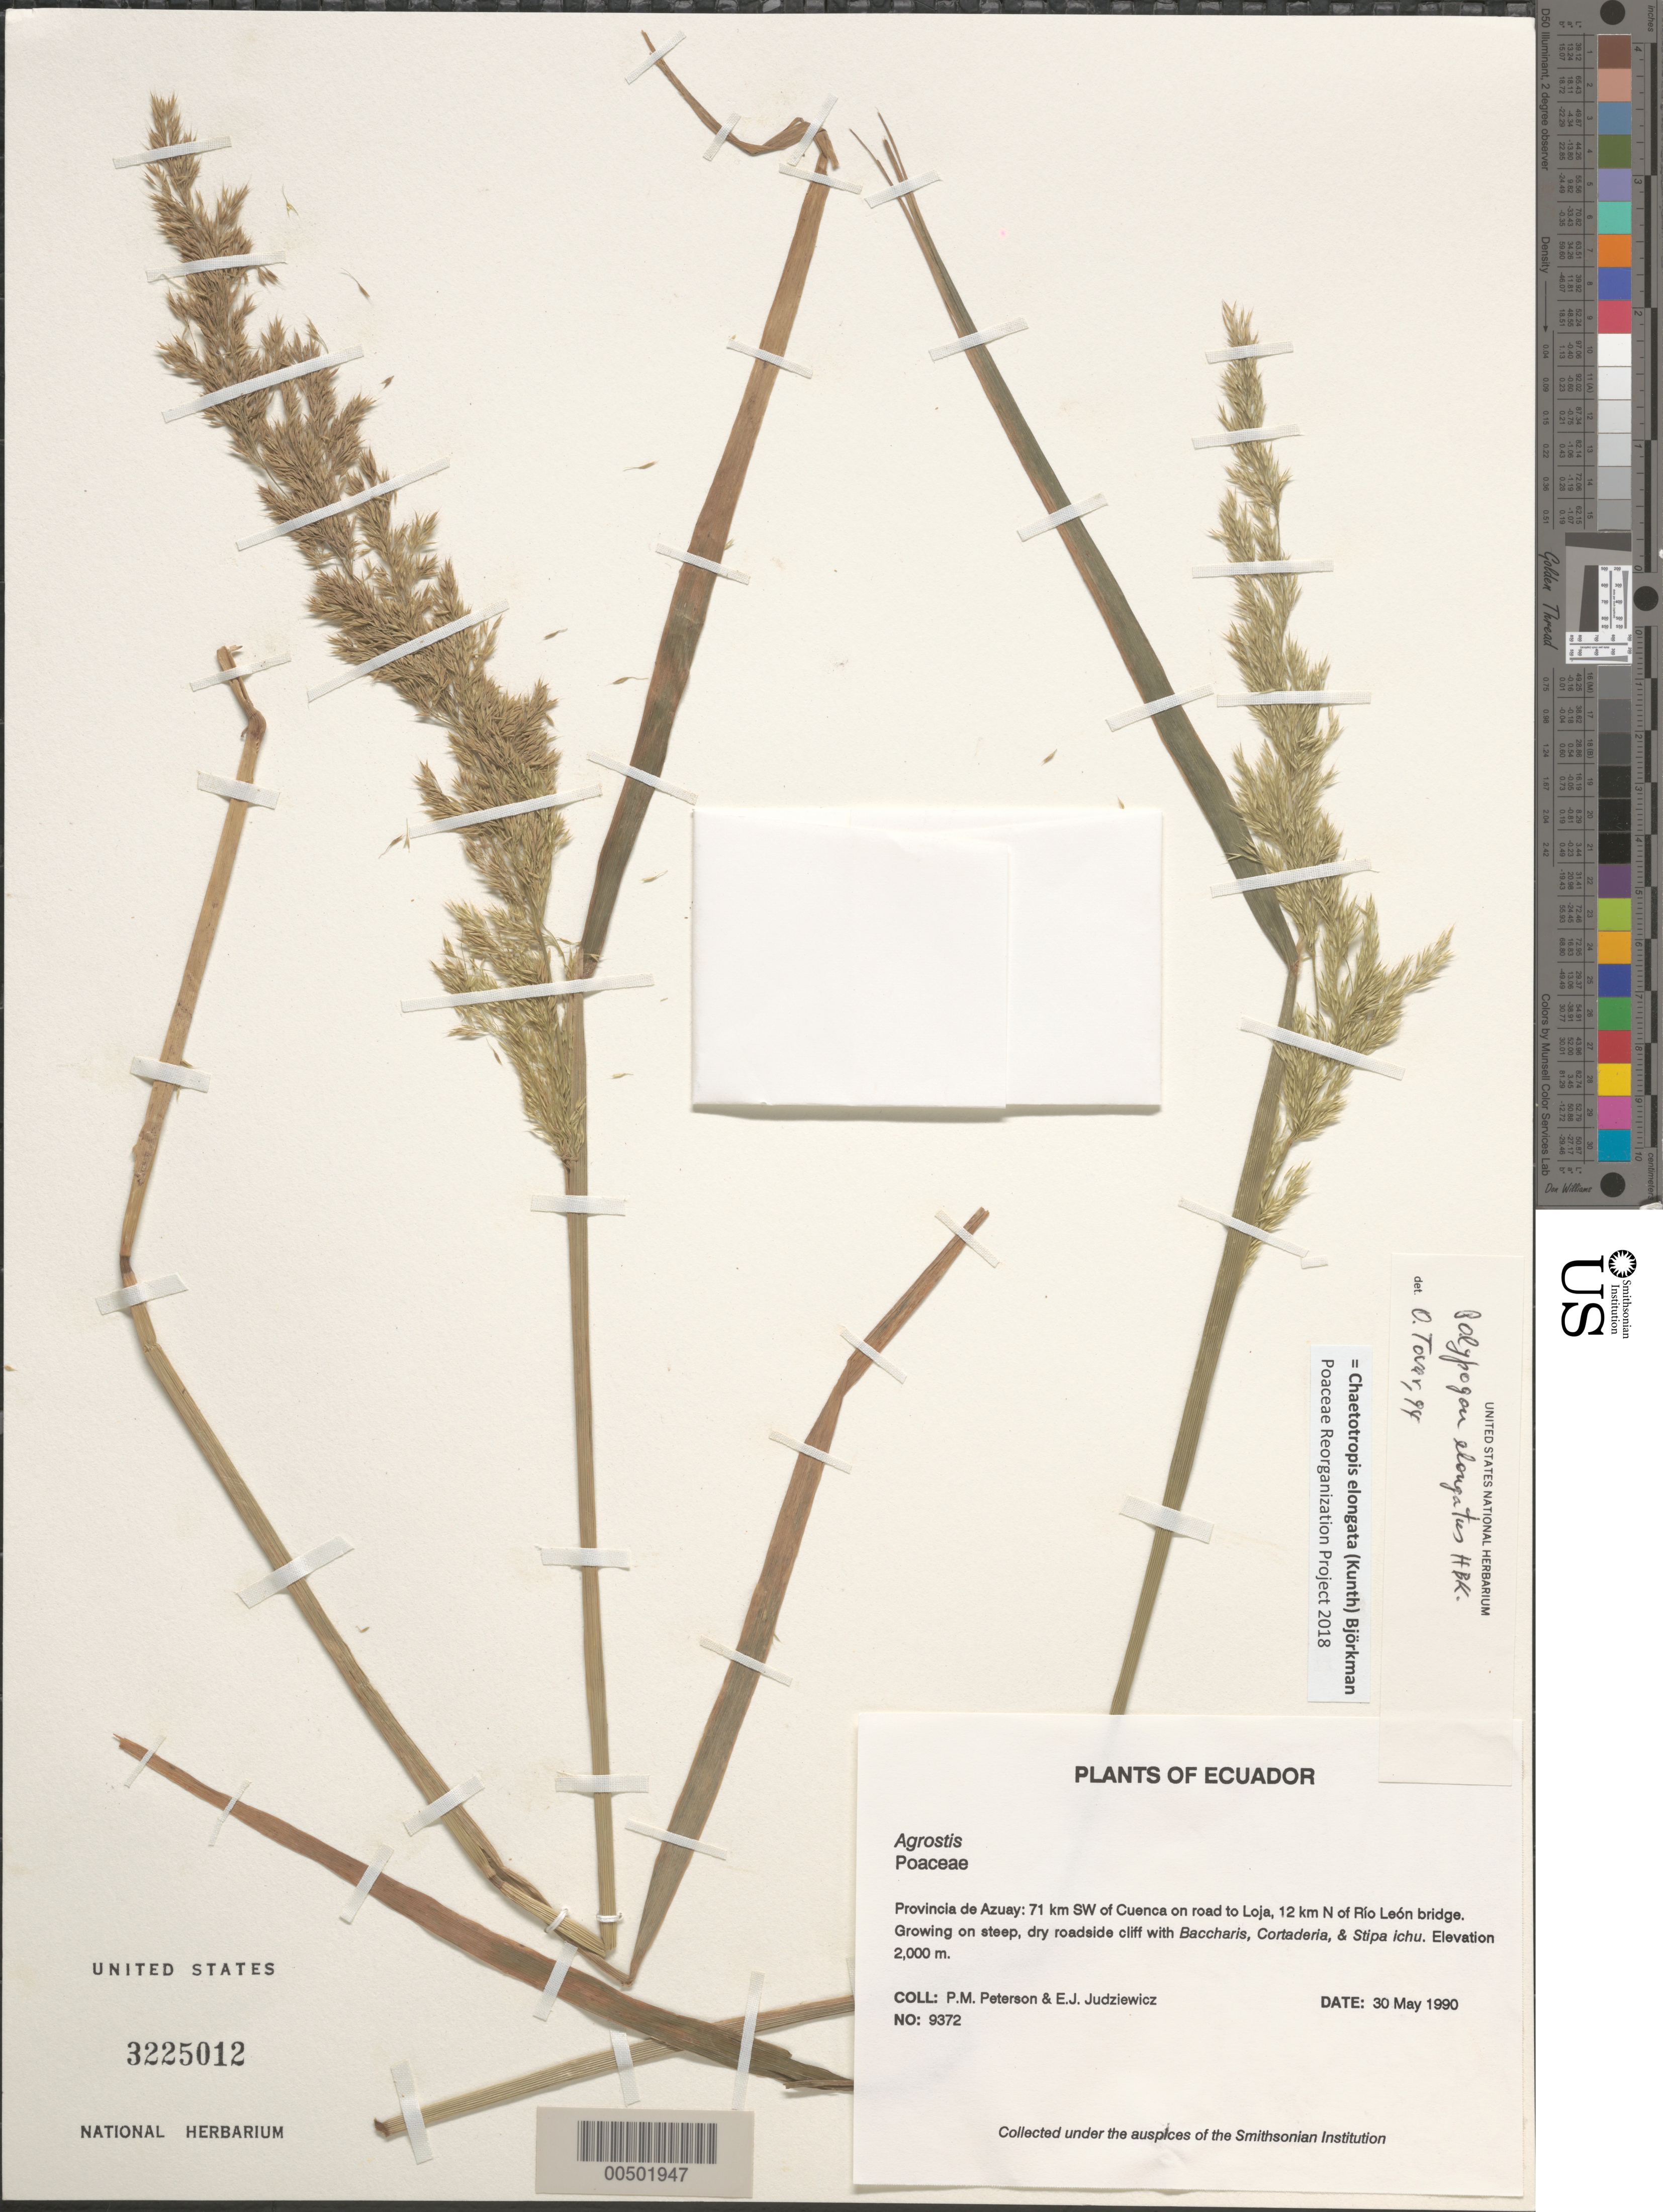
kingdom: Plantae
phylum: Tracheophyta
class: Liliopsida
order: Poales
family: Poaceae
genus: Chaetotropis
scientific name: Chaetotropis elongata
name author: (Kunth) Björkman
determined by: Poaceae Reorganization Project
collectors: P. M. Peterson & E. J. Judziewicz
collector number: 09372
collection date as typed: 30 May 1990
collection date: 1990-05-30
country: Ecuador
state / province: Azuay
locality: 71 km SW ofCuenca on road to Loja, 12 km N of Río León bridge.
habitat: Growing on steep, dry roadside cliff with Baccharis, Cortaderia, & Stipa ichu.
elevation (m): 2000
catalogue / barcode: US 3225012